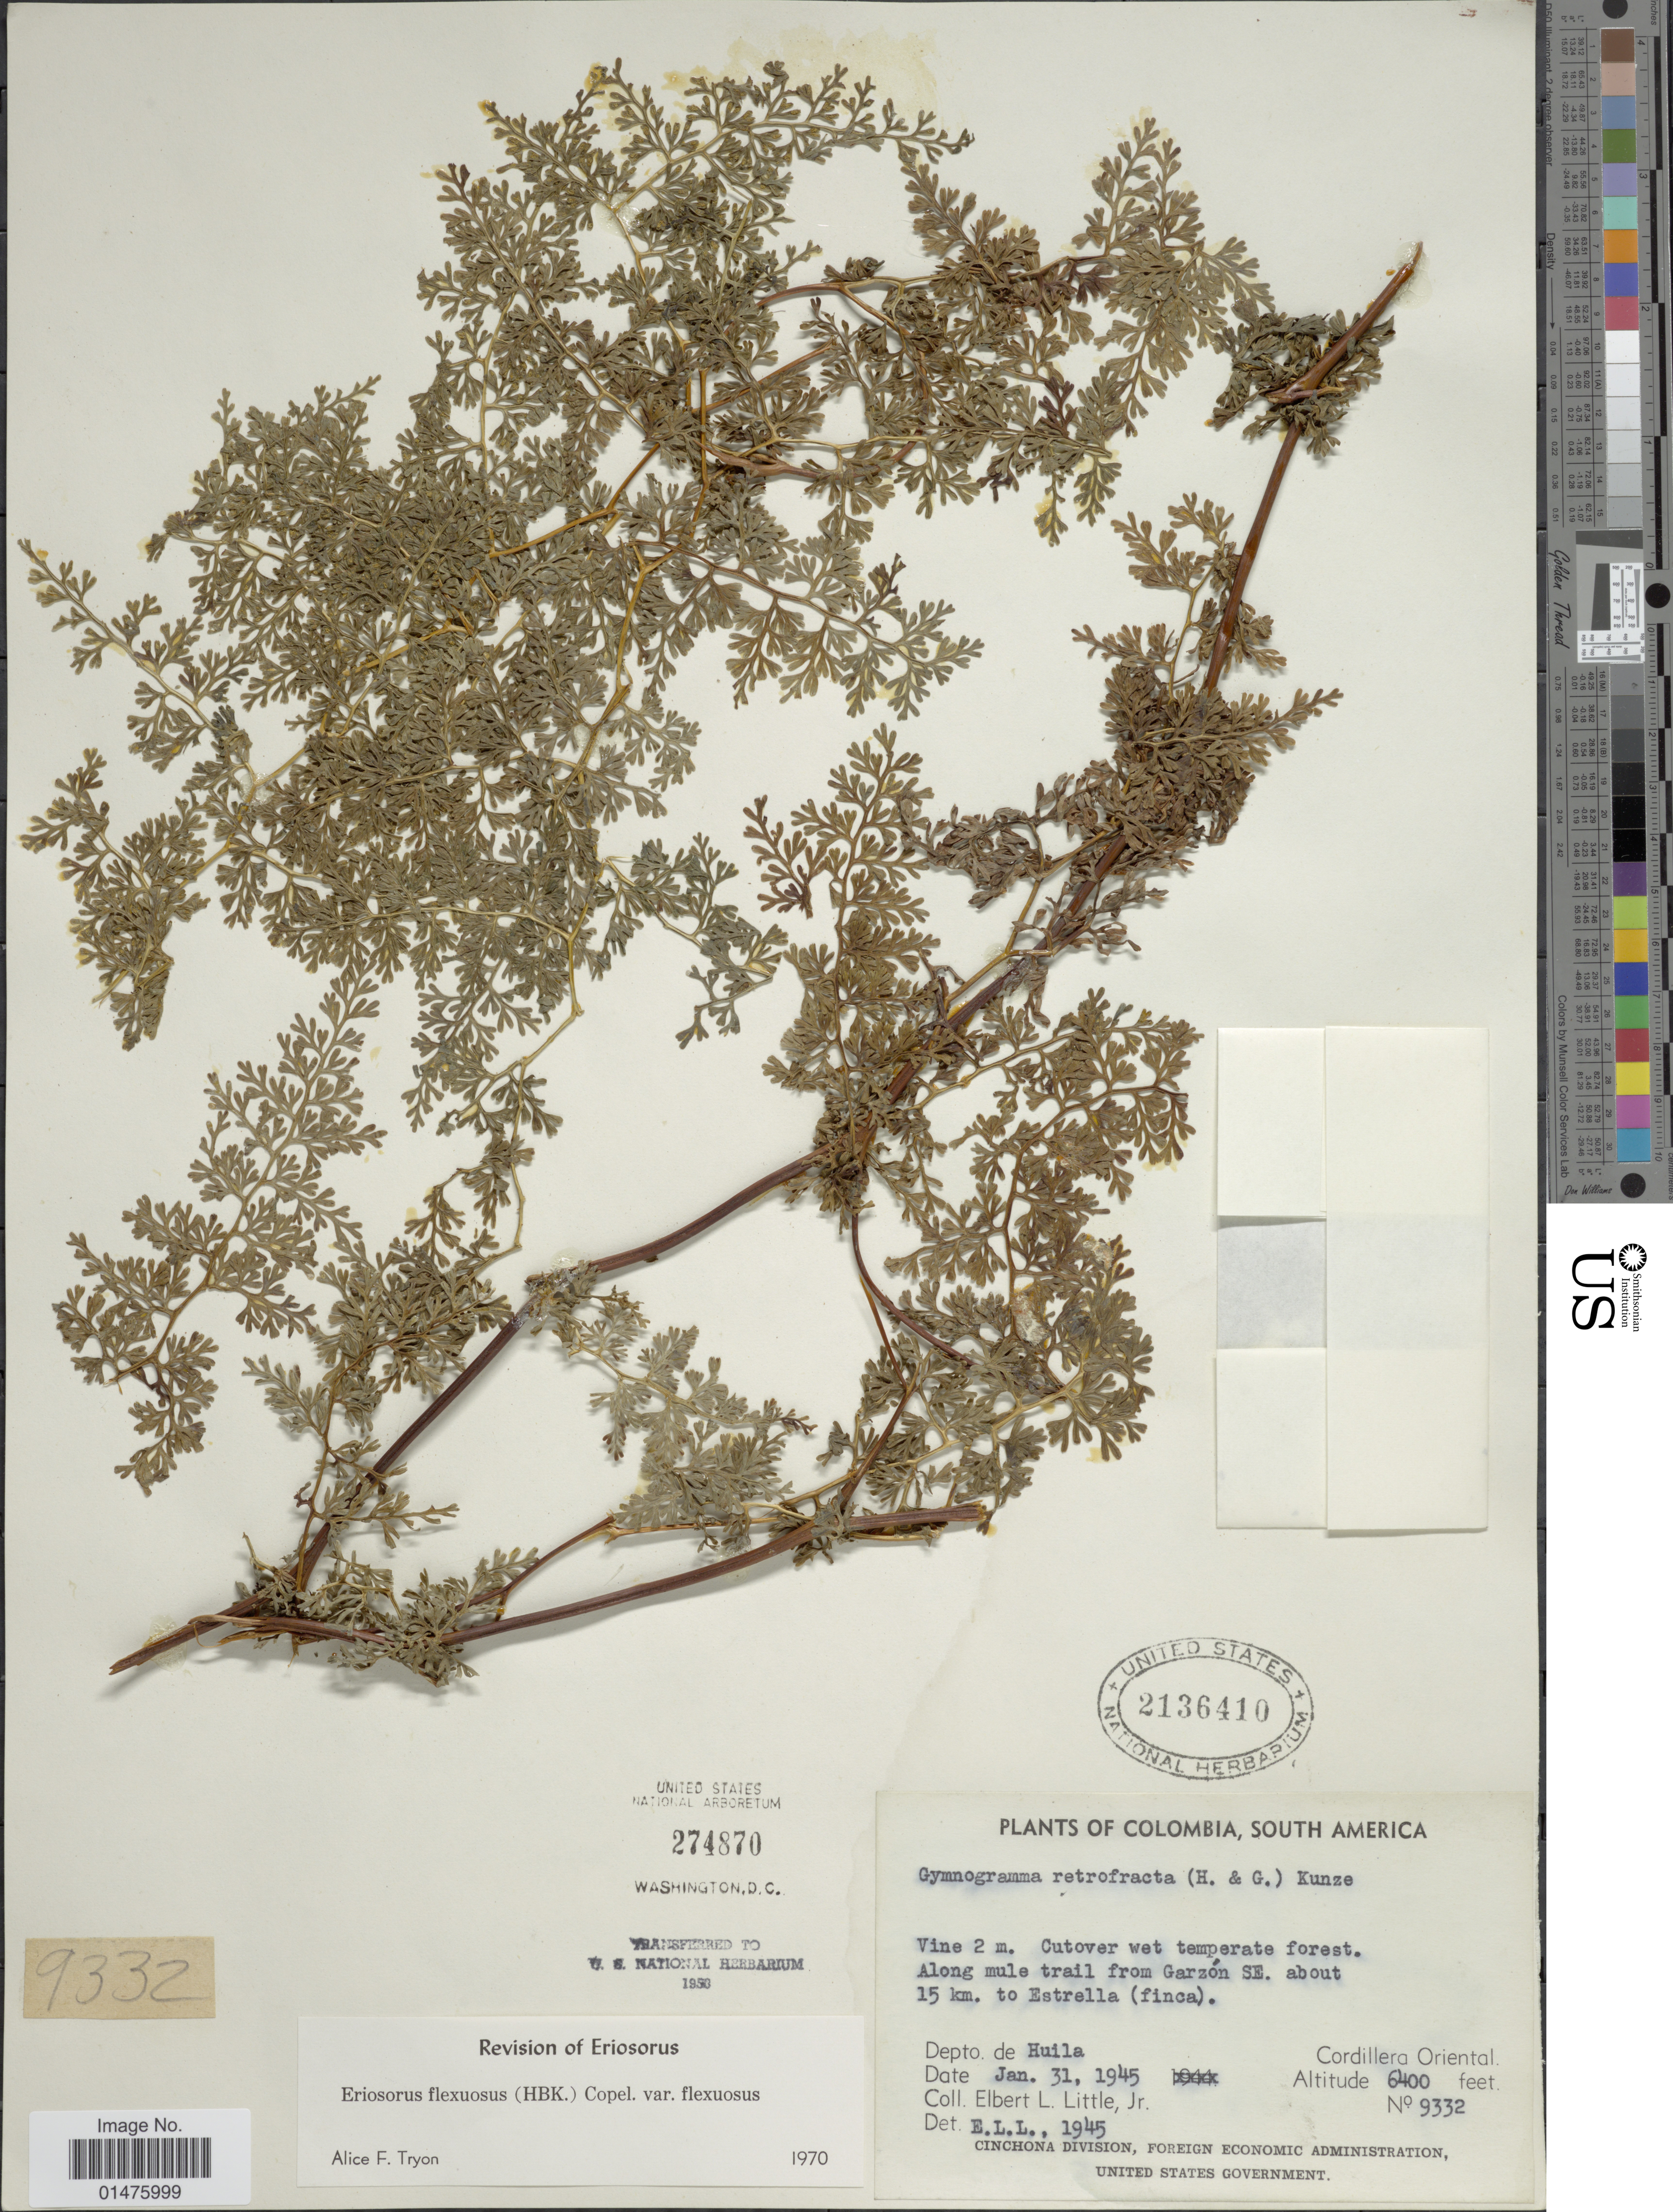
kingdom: Plantae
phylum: Tracheophyta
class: Polypodiopsida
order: Polypodiales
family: Pteridaceae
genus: Jamesonia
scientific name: Jamesonia flexuosa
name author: (Humb. & Bonpl.) Christenh.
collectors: E. L. Little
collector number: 9332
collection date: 1945-01-31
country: Colombia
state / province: Huila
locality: South America, Along mule trail from Garzón SE. about 15 km. to Estrella (finca) Depto de Huila, Cordillera Oriental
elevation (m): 1951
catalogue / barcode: US 2136410